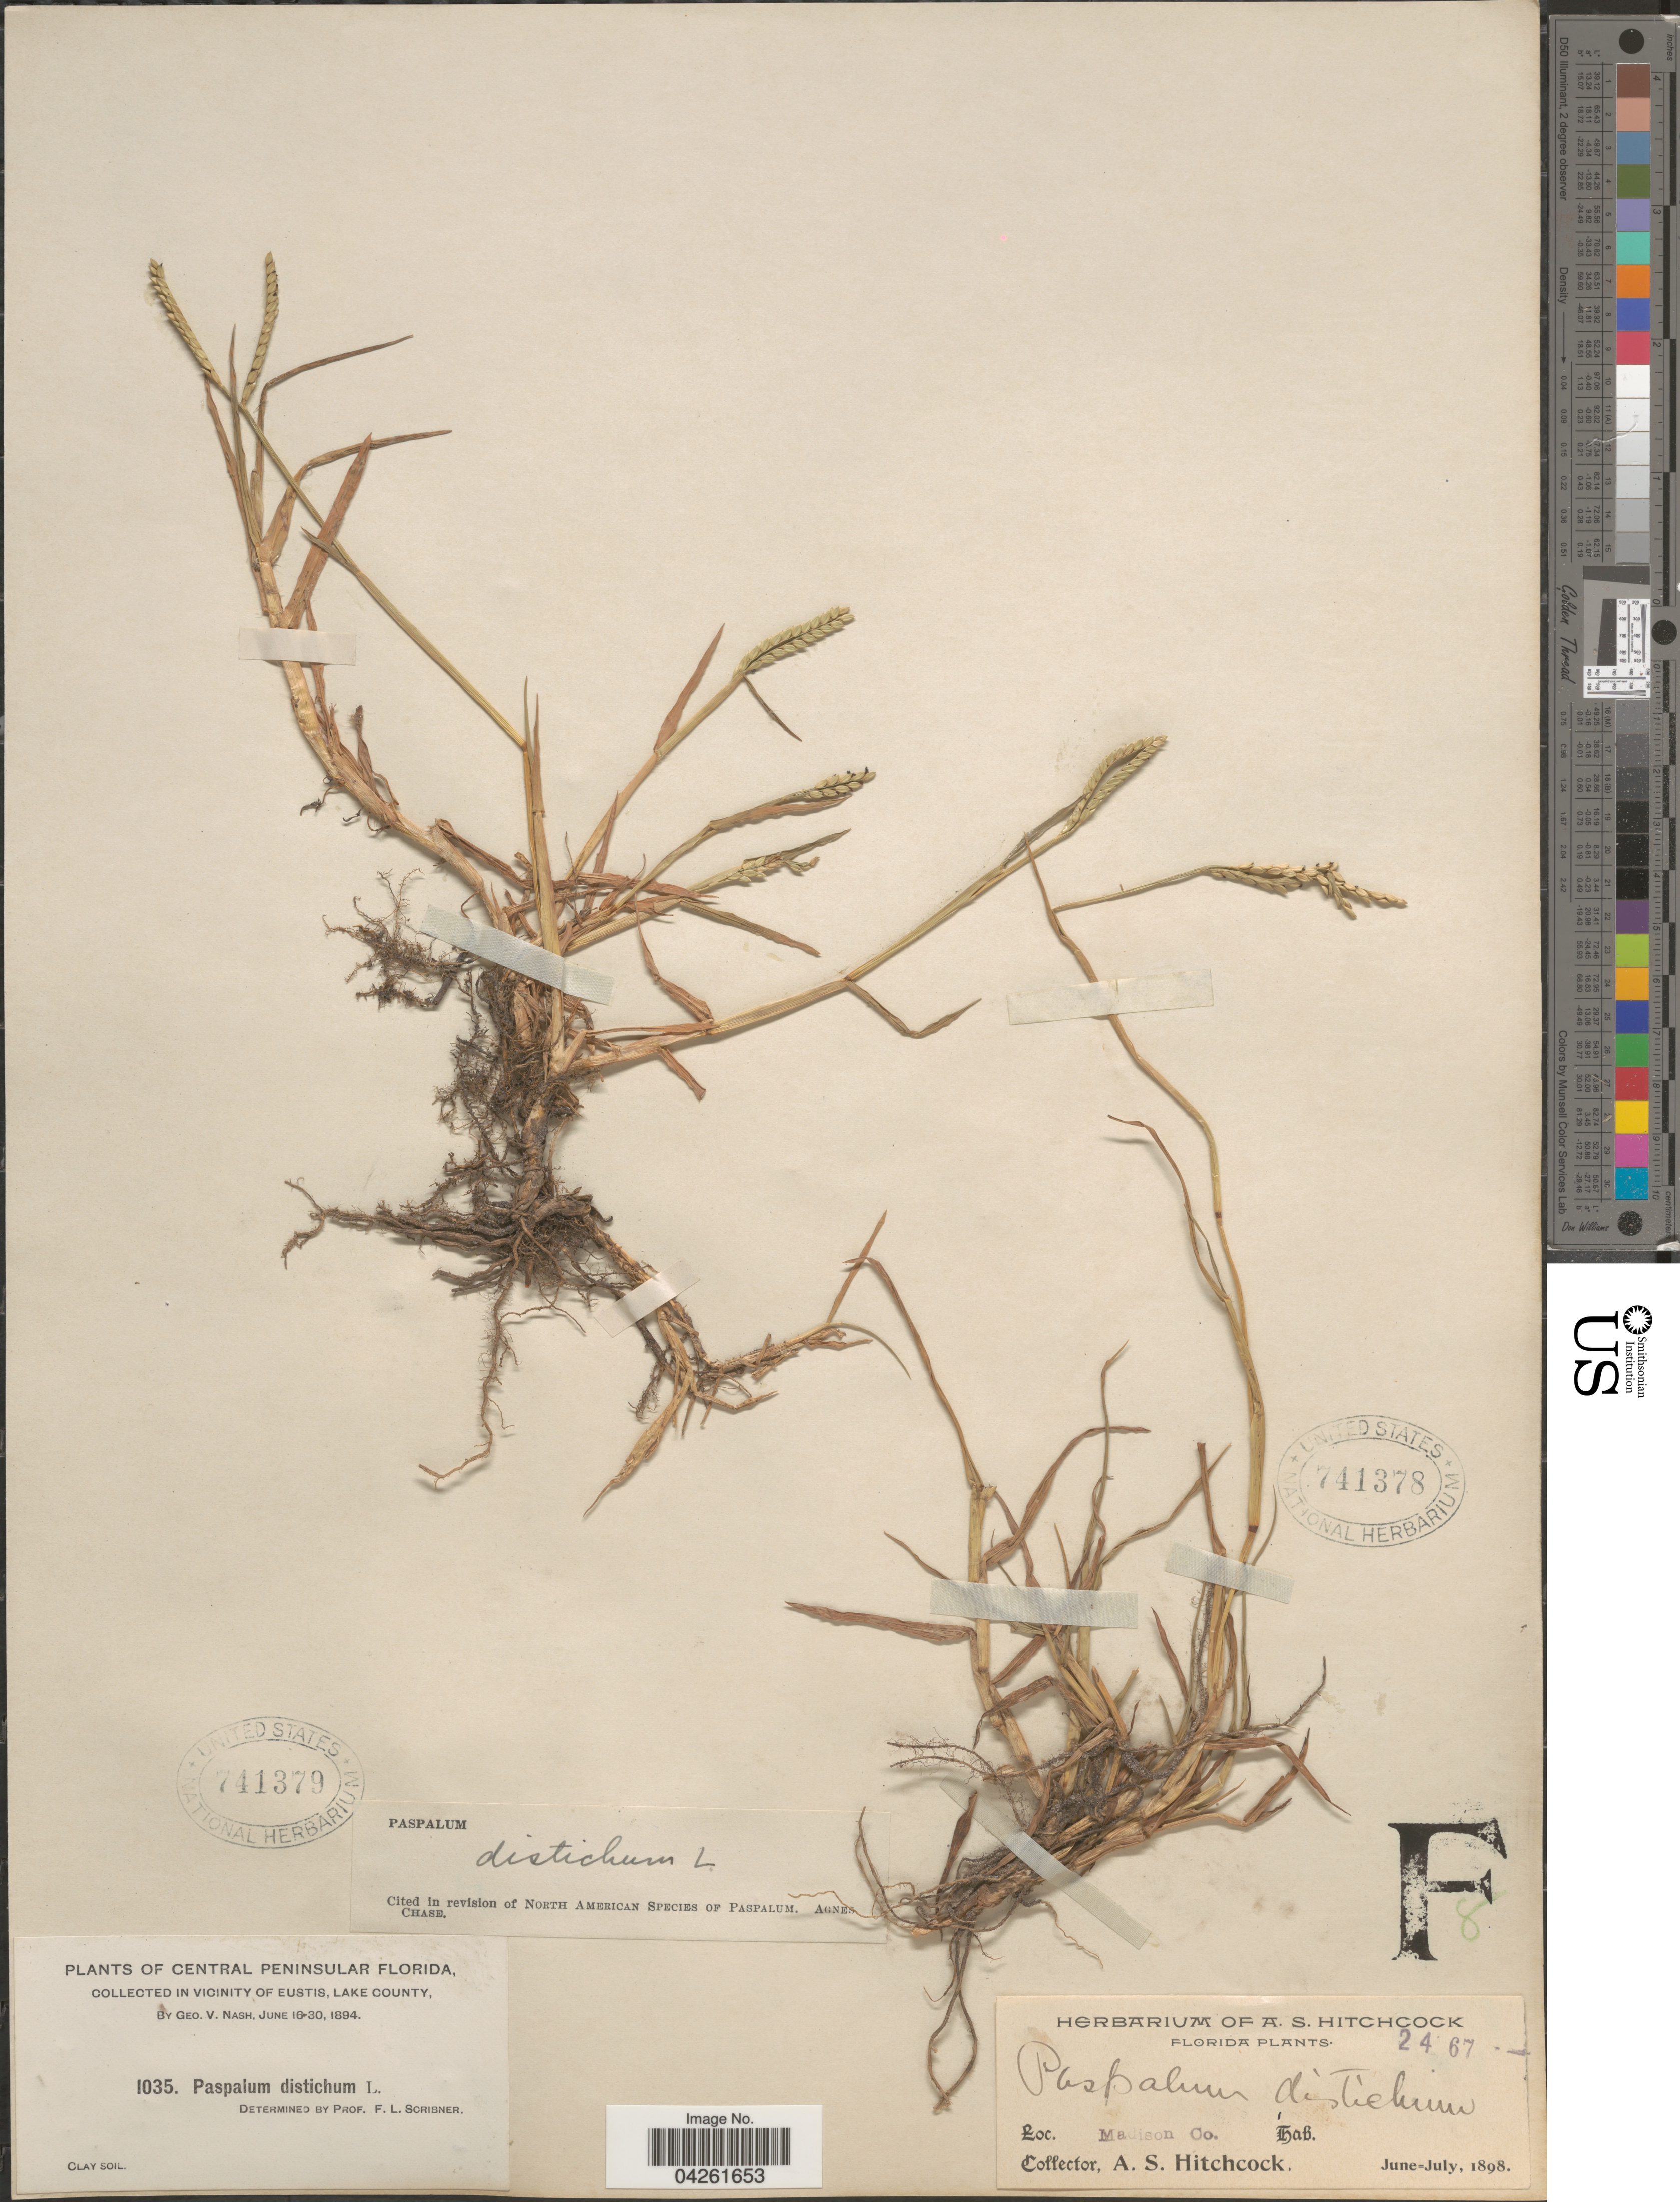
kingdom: Plantae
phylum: Tracheophyta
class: Liliopsida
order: Poales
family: Poaceae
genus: Paspalum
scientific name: Paspalum distichum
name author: L.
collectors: G. V. Nash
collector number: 1035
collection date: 1894-06-16/1894-06-30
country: United States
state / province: Florida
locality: Central Peninsular Florida. In Vicinity Of Eustis, Lake County.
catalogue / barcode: US 741379